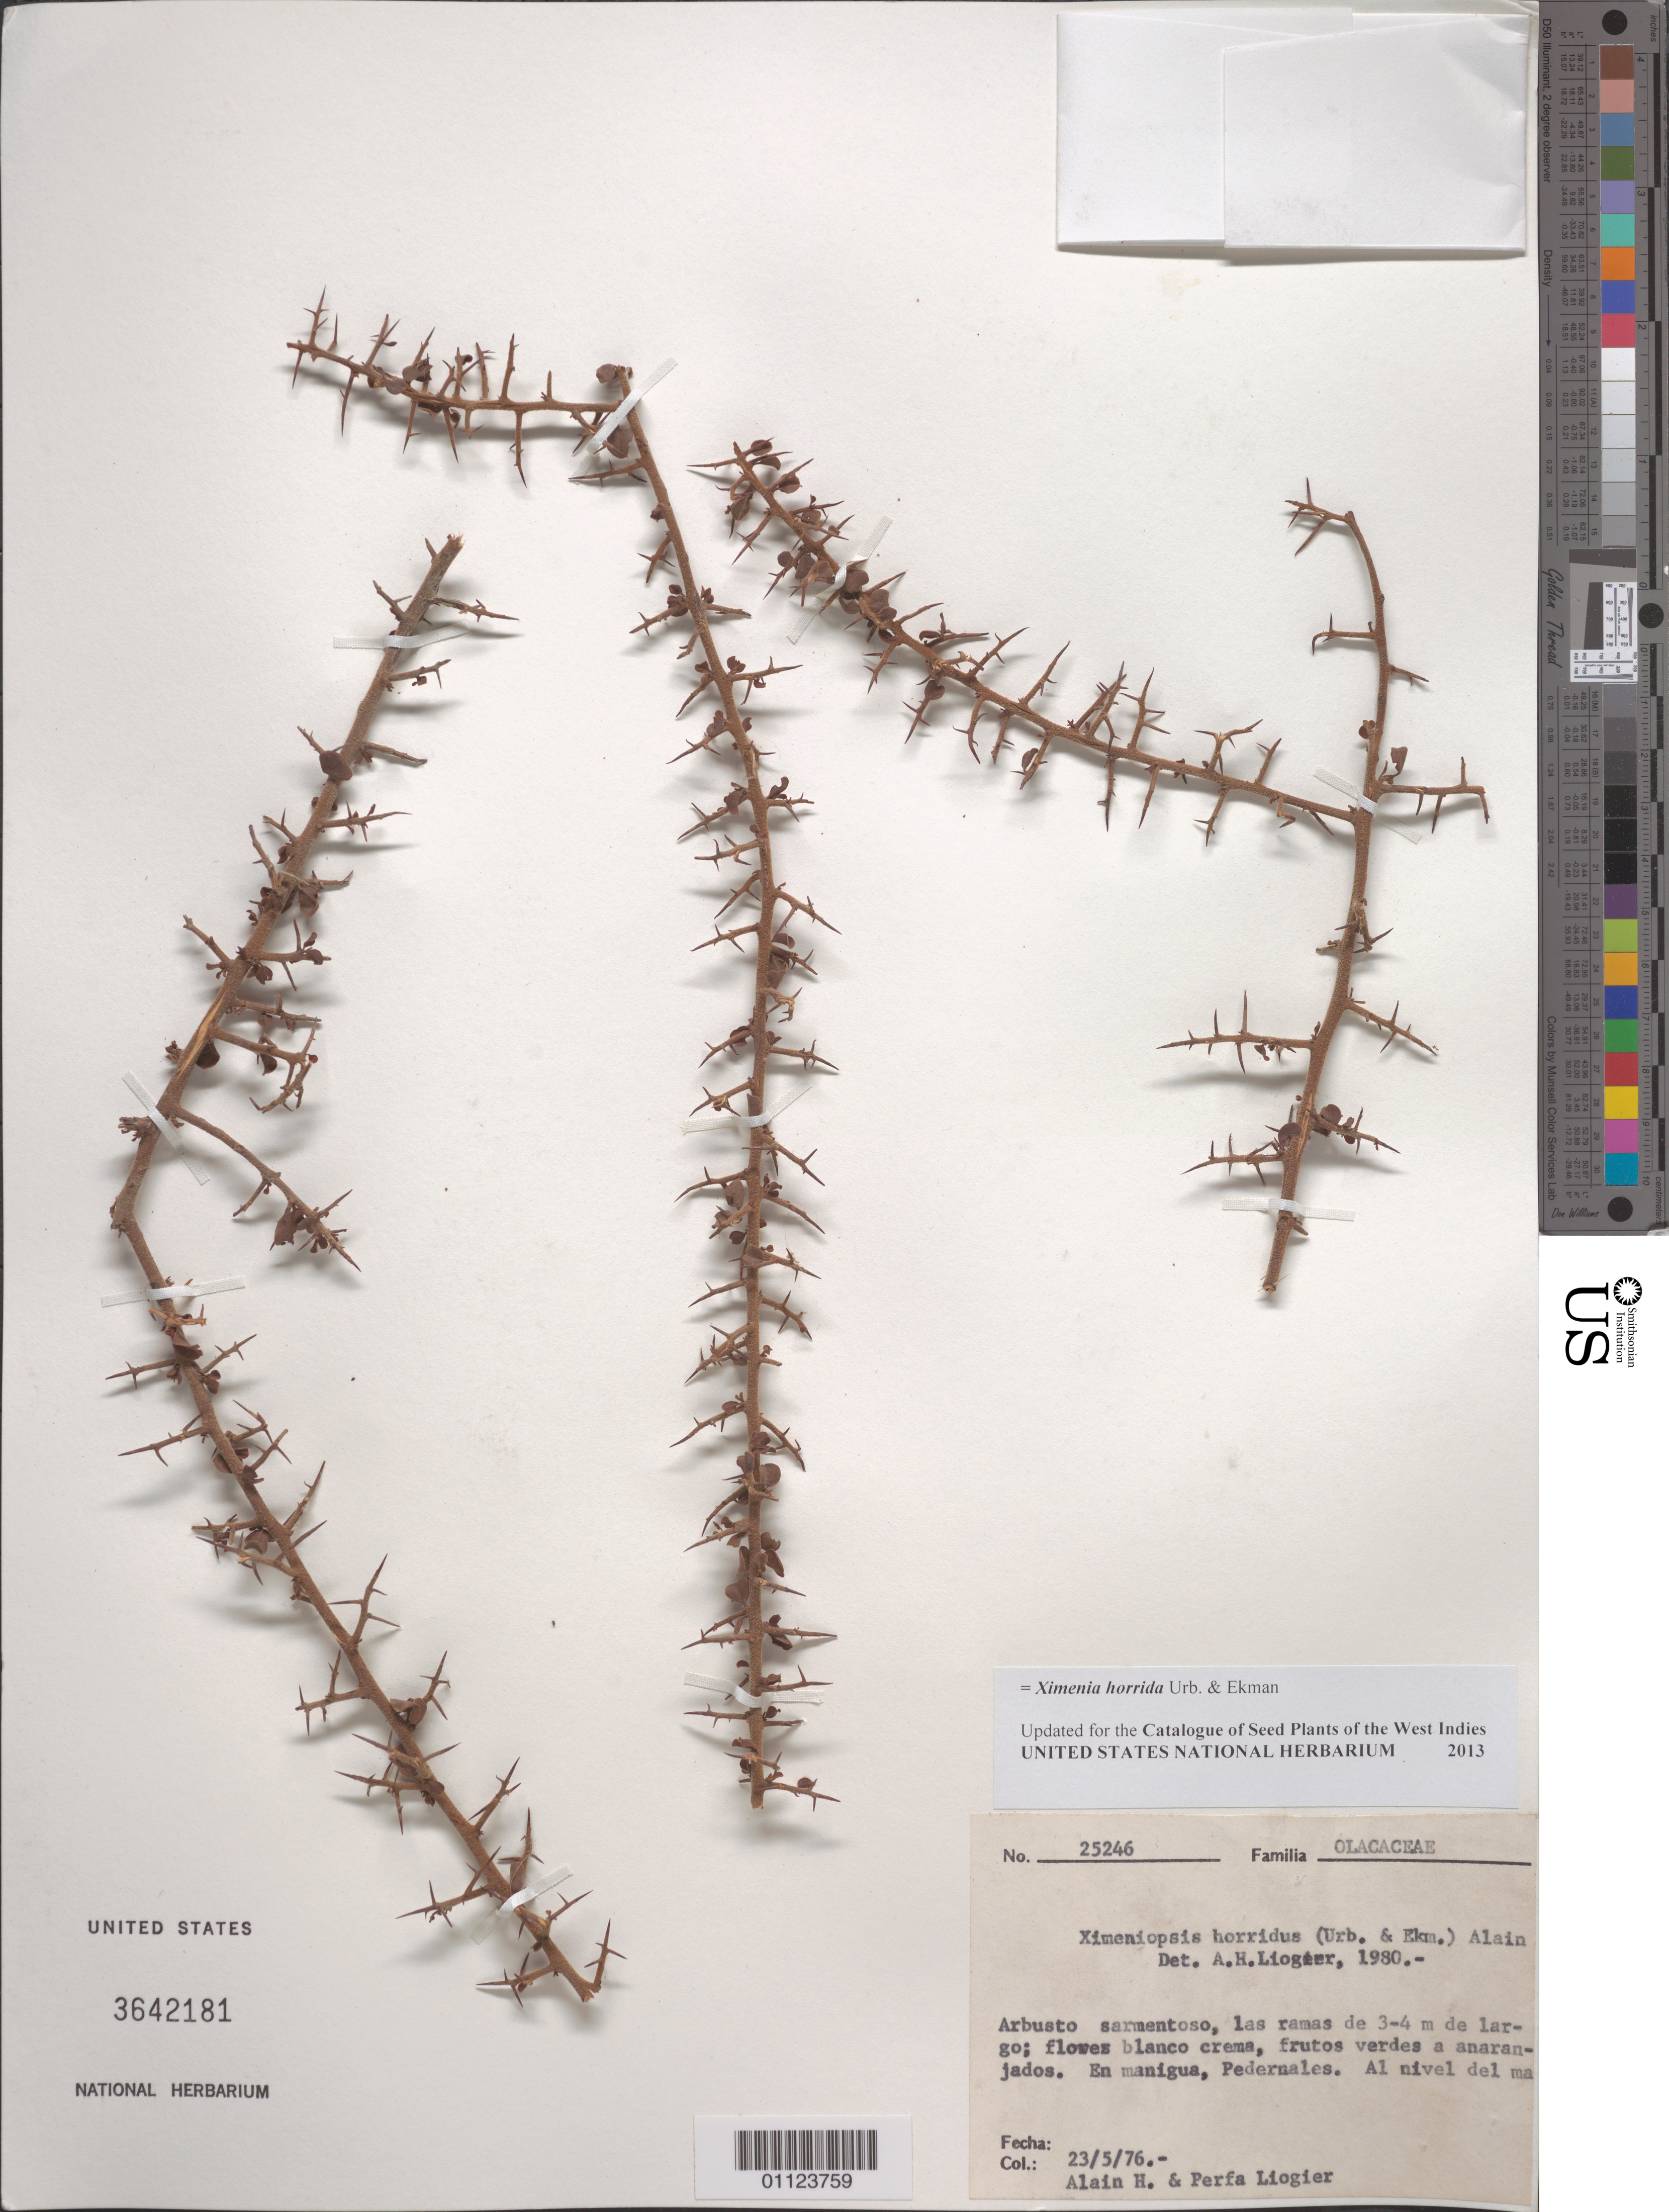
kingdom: Plantae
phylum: Tracheophyta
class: Magnoliopsida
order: Santalales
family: Ximeniaceae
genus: Ximenia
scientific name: Ximenia horrida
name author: Urb. & Ekman in Urb.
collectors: A. H. Liogier & M. P. Liogier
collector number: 25246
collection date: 1976-05-23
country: Puerto Rico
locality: Pedernales.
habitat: En manigua.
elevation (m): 0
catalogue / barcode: US 3642181